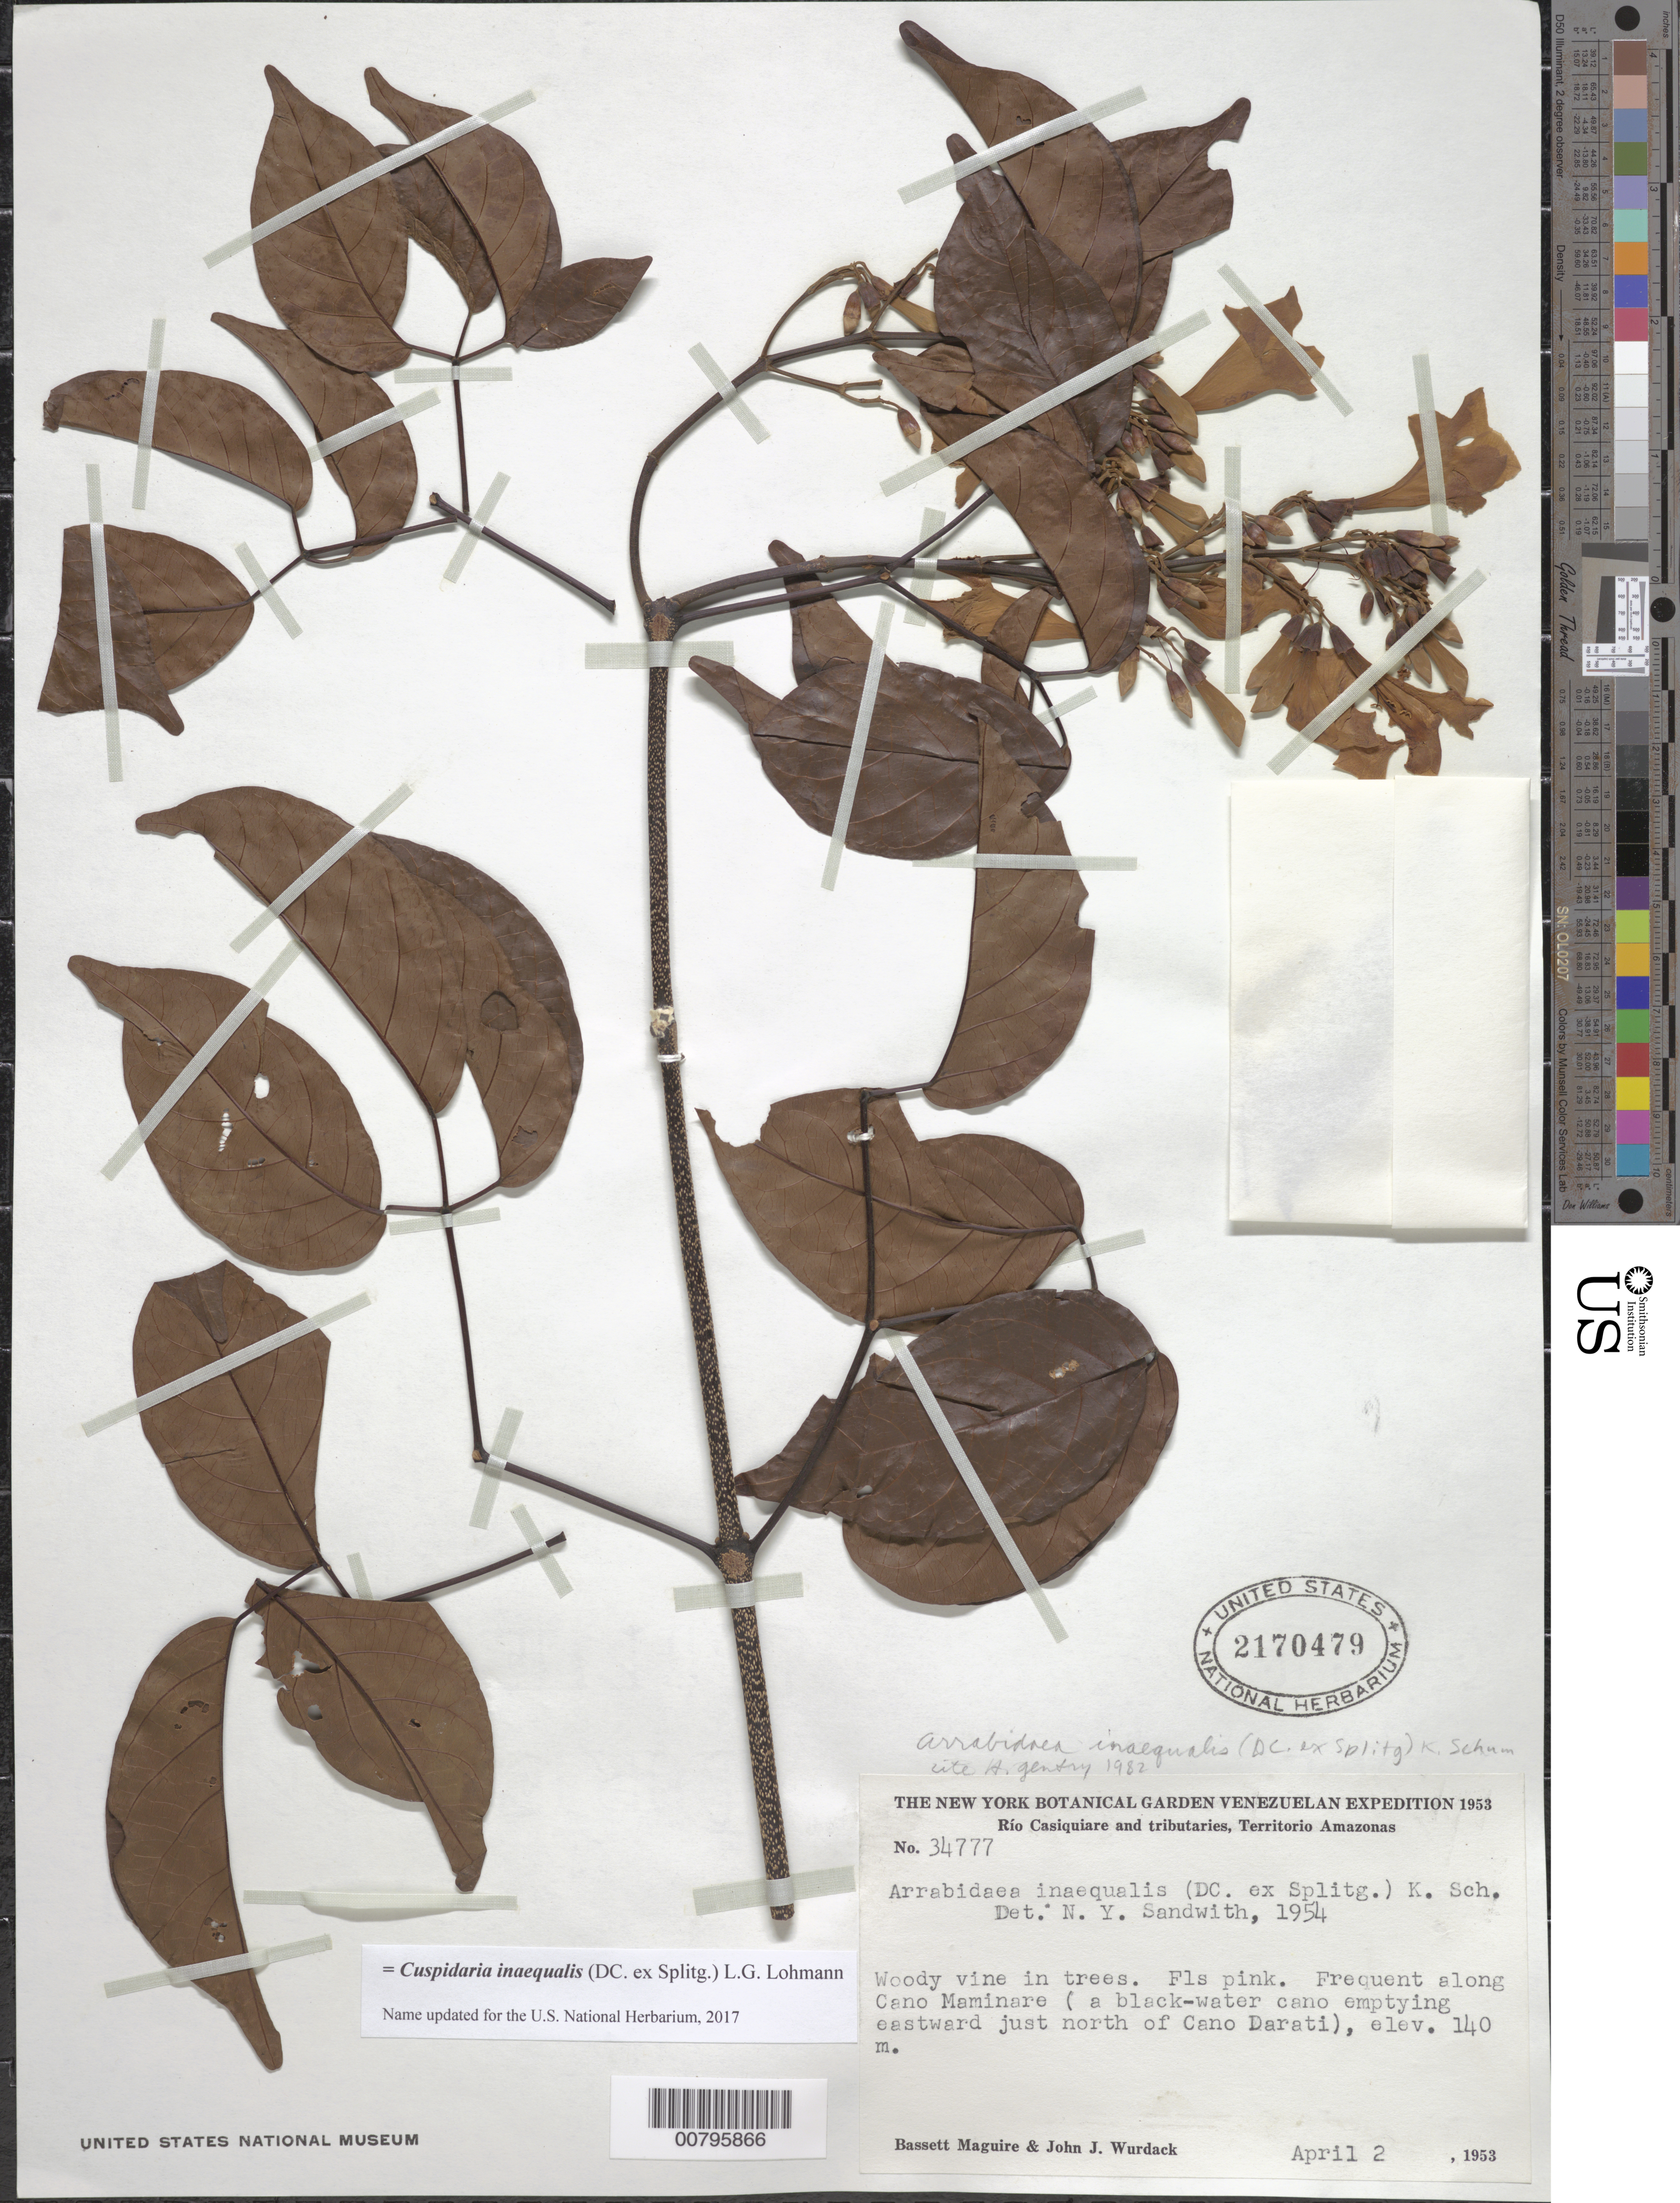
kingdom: Plantae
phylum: Tracheophyta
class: Magnoliopsida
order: Lamiales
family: Bignoniaceae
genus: Cuspidaria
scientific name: Cuspidaria inaequalis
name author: (Splitg.) L.G. Lohmann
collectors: B. Maguire & J. J. Wurdack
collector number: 34777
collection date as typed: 2-Apr-53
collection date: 1953-04-02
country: Venezuela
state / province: Amazonas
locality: Río Casiquiare, Caño Maminare, emptying eastward, just north of Caño Darati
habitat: Along caño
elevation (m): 140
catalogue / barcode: US 2170479